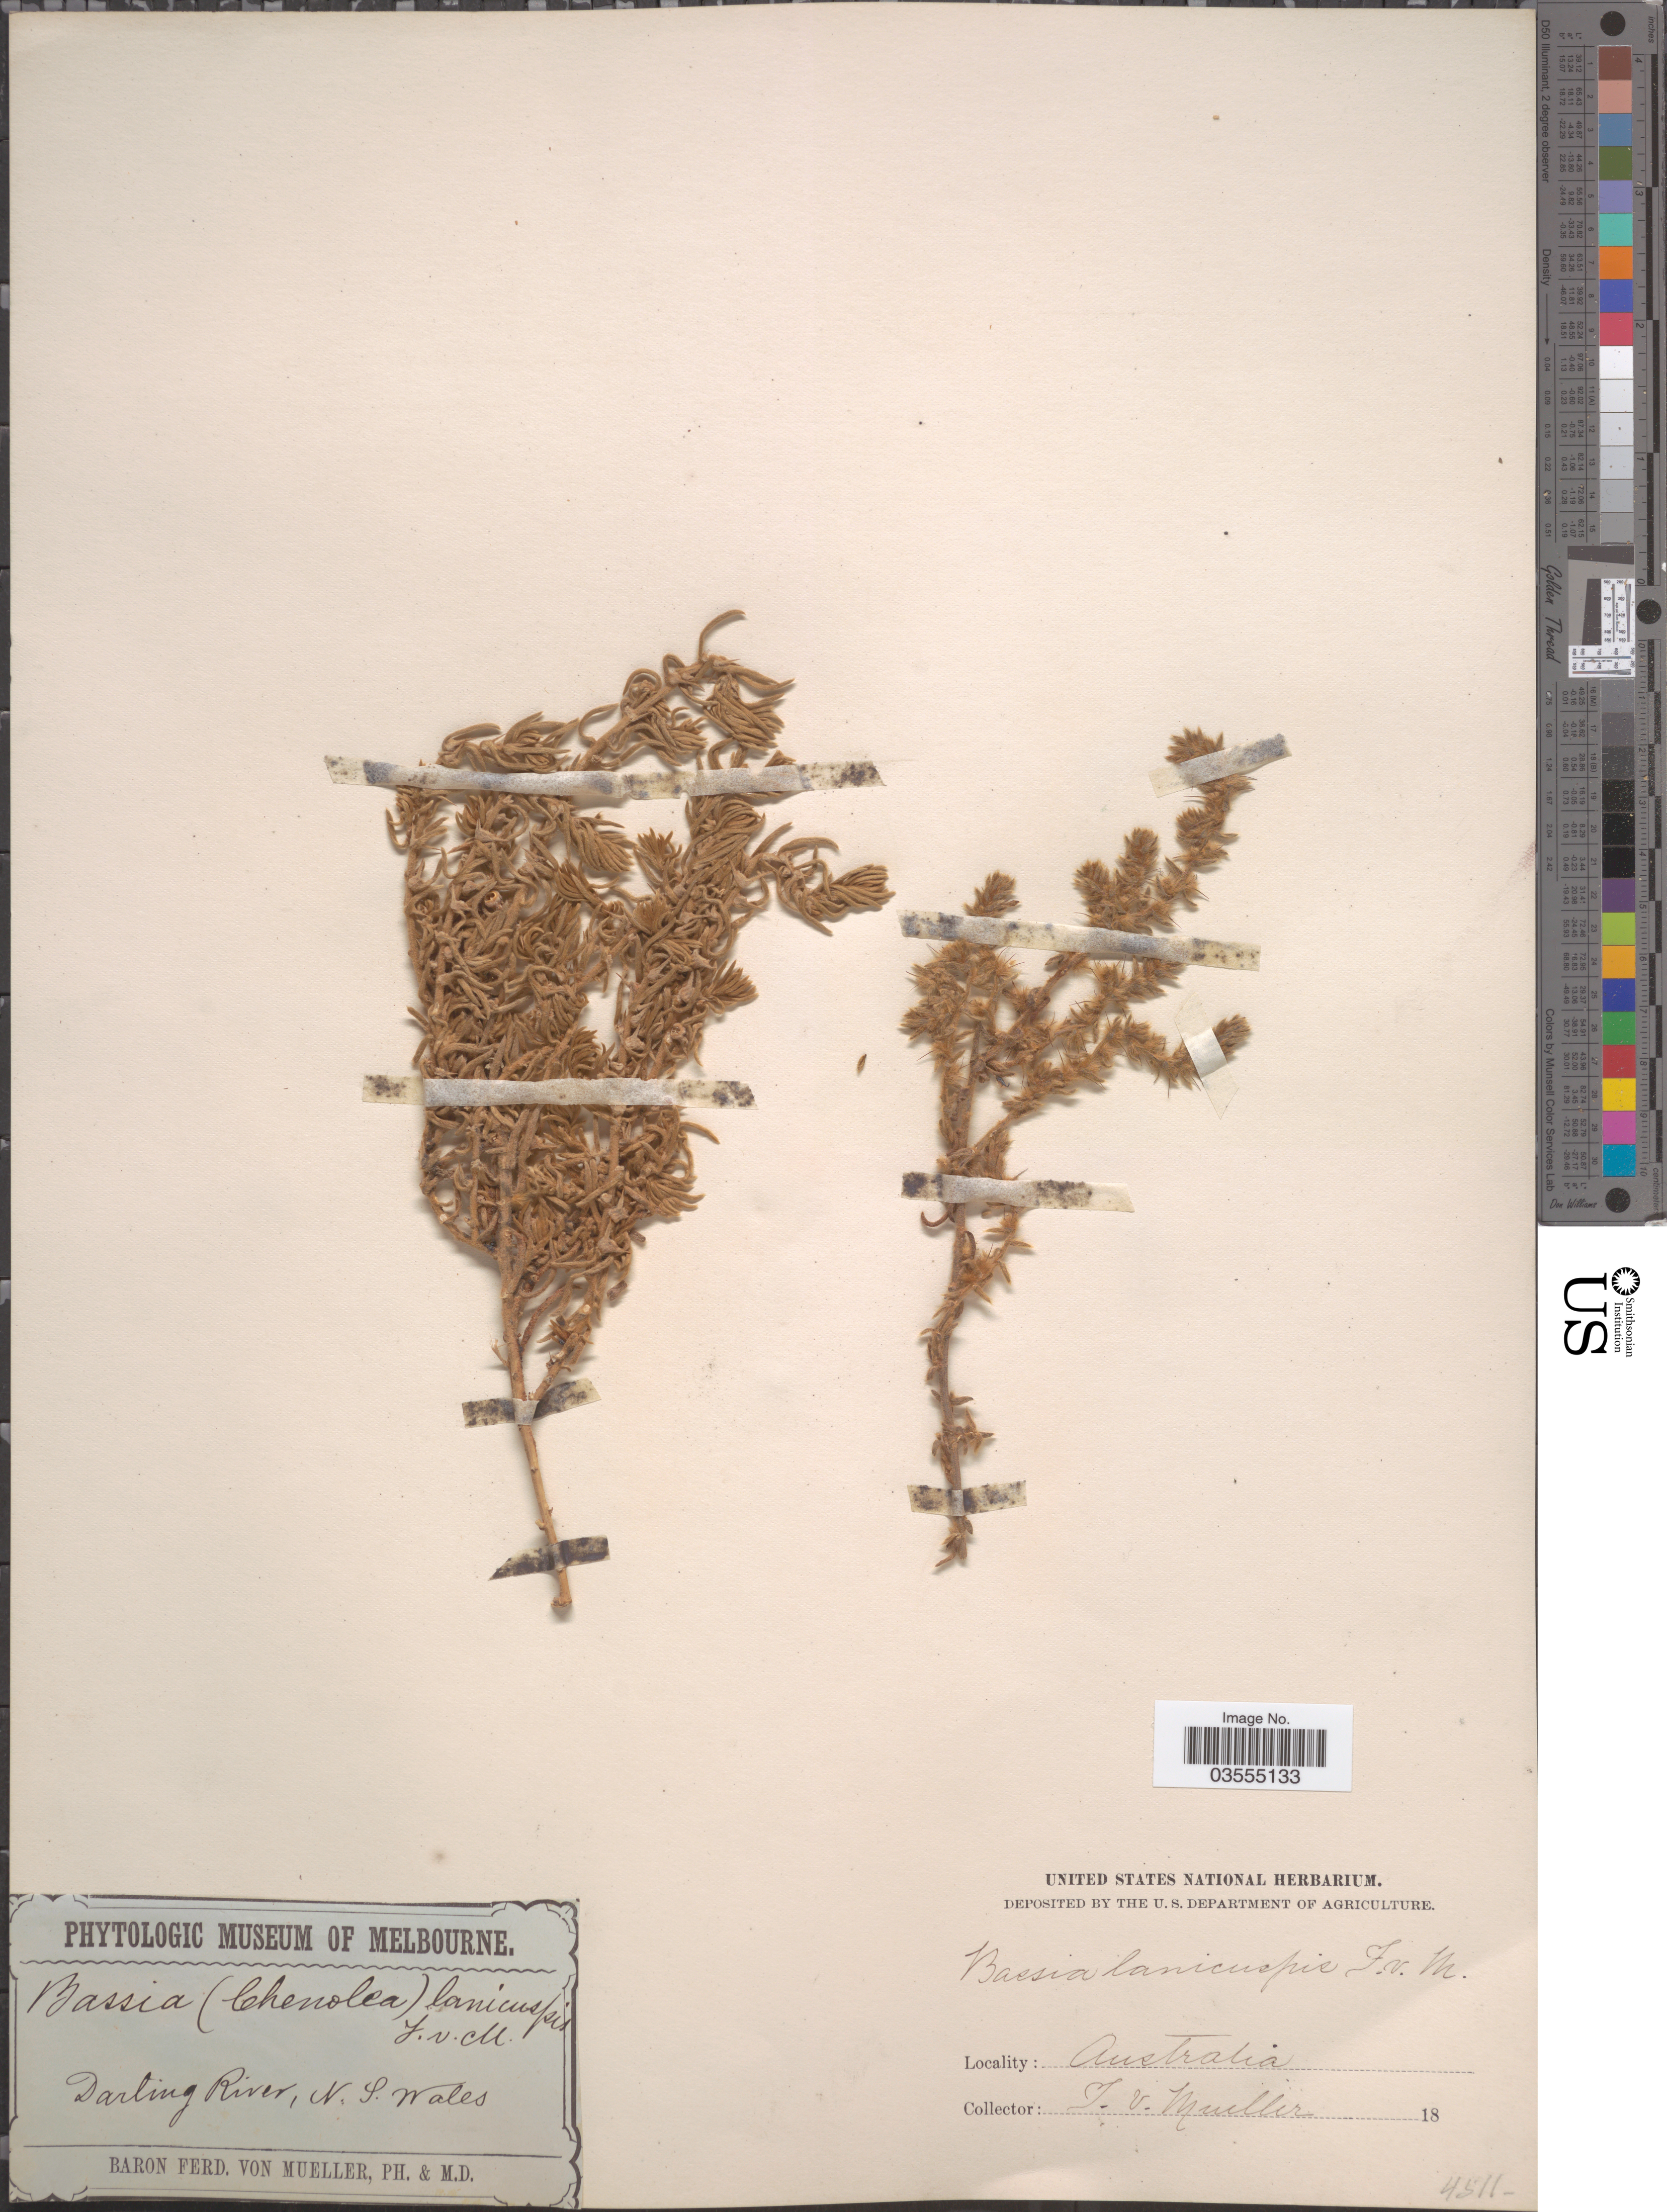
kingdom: Plantae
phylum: Tracheophyta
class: Magnoliopsida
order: Caryophyllales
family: Amaranthaceae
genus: Sclerolaena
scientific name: Sclerolaena lanicuspis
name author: (F. Muell.) F. Muell. ex Benth.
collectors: B. von Mueller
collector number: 4511?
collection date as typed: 18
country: Australia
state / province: New South Wales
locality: Darling River.